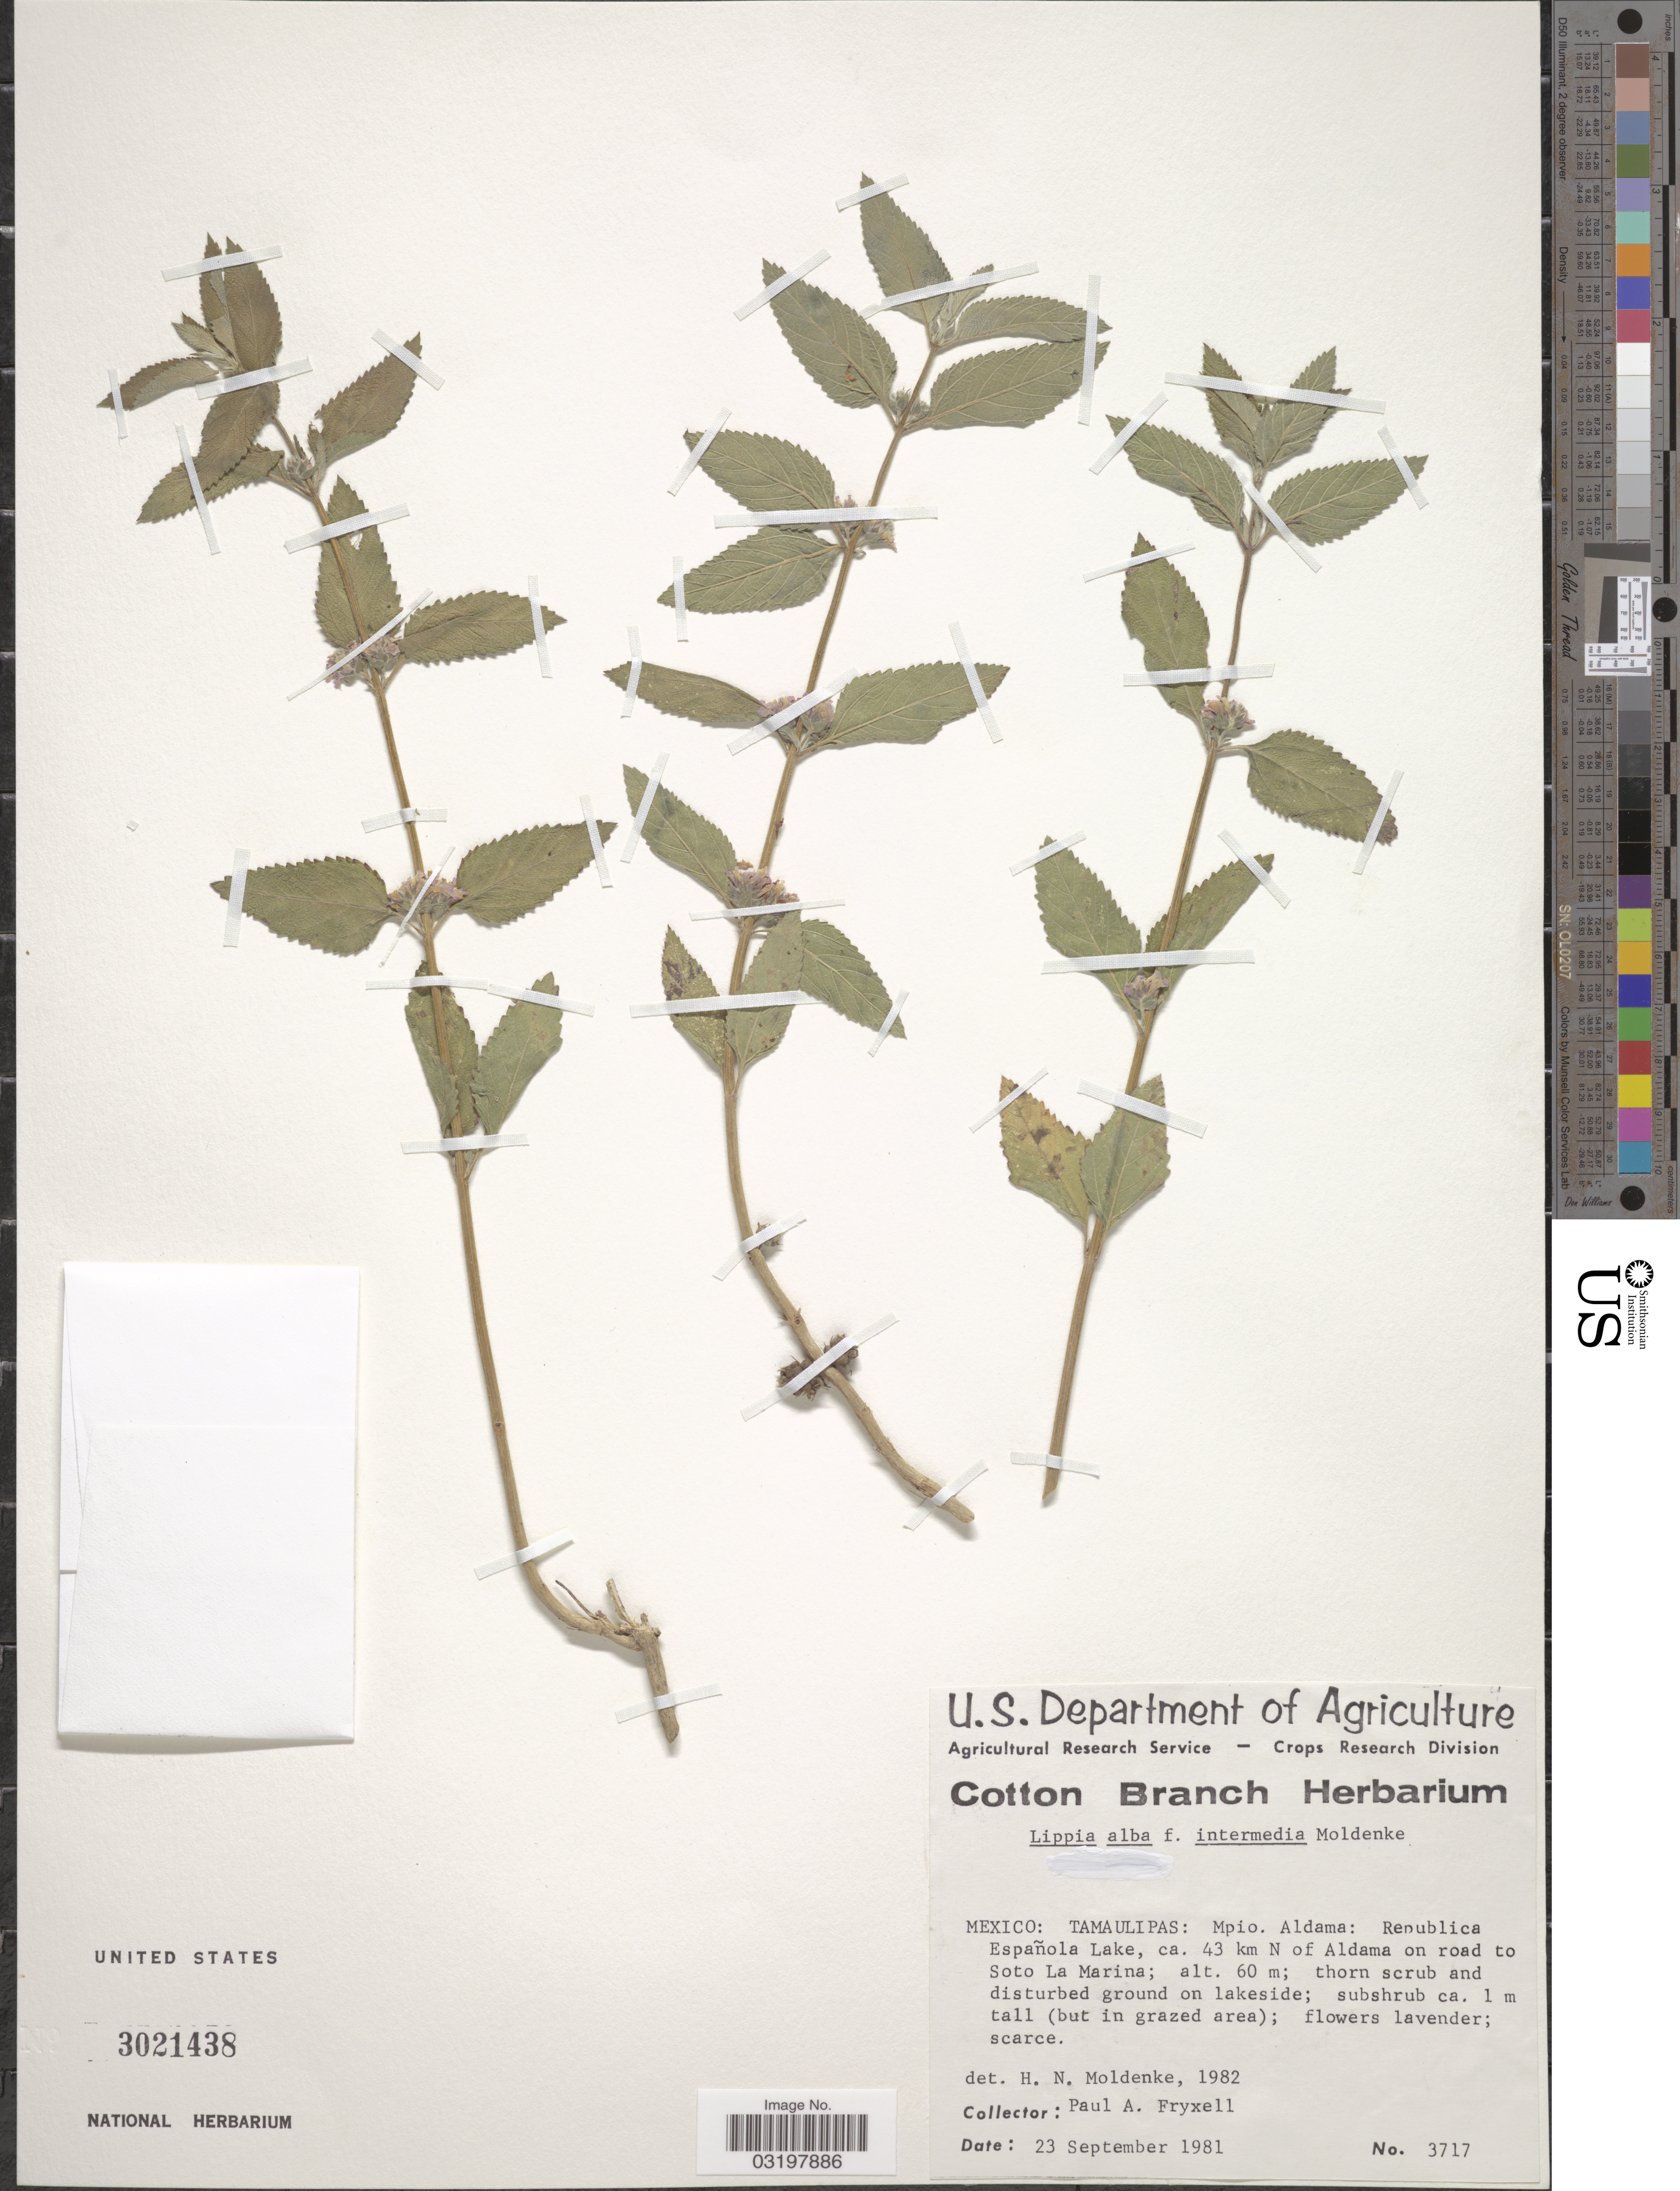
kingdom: Plantae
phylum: Tracheophyta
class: Magnoliopsida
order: Lamiales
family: Verbenaceae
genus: Lippia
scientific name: Lippia alba f. intermedia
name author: Moldenke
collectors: P. A. Fryxell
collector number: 3717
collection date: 1981-09-23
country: Mexico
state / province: Tamaulipas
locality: Mpio. Aldama: Republica Española Lake, ca. 43 km N of Aldama on road to Soto La Marina.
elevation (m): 60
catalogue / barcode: US 3021438